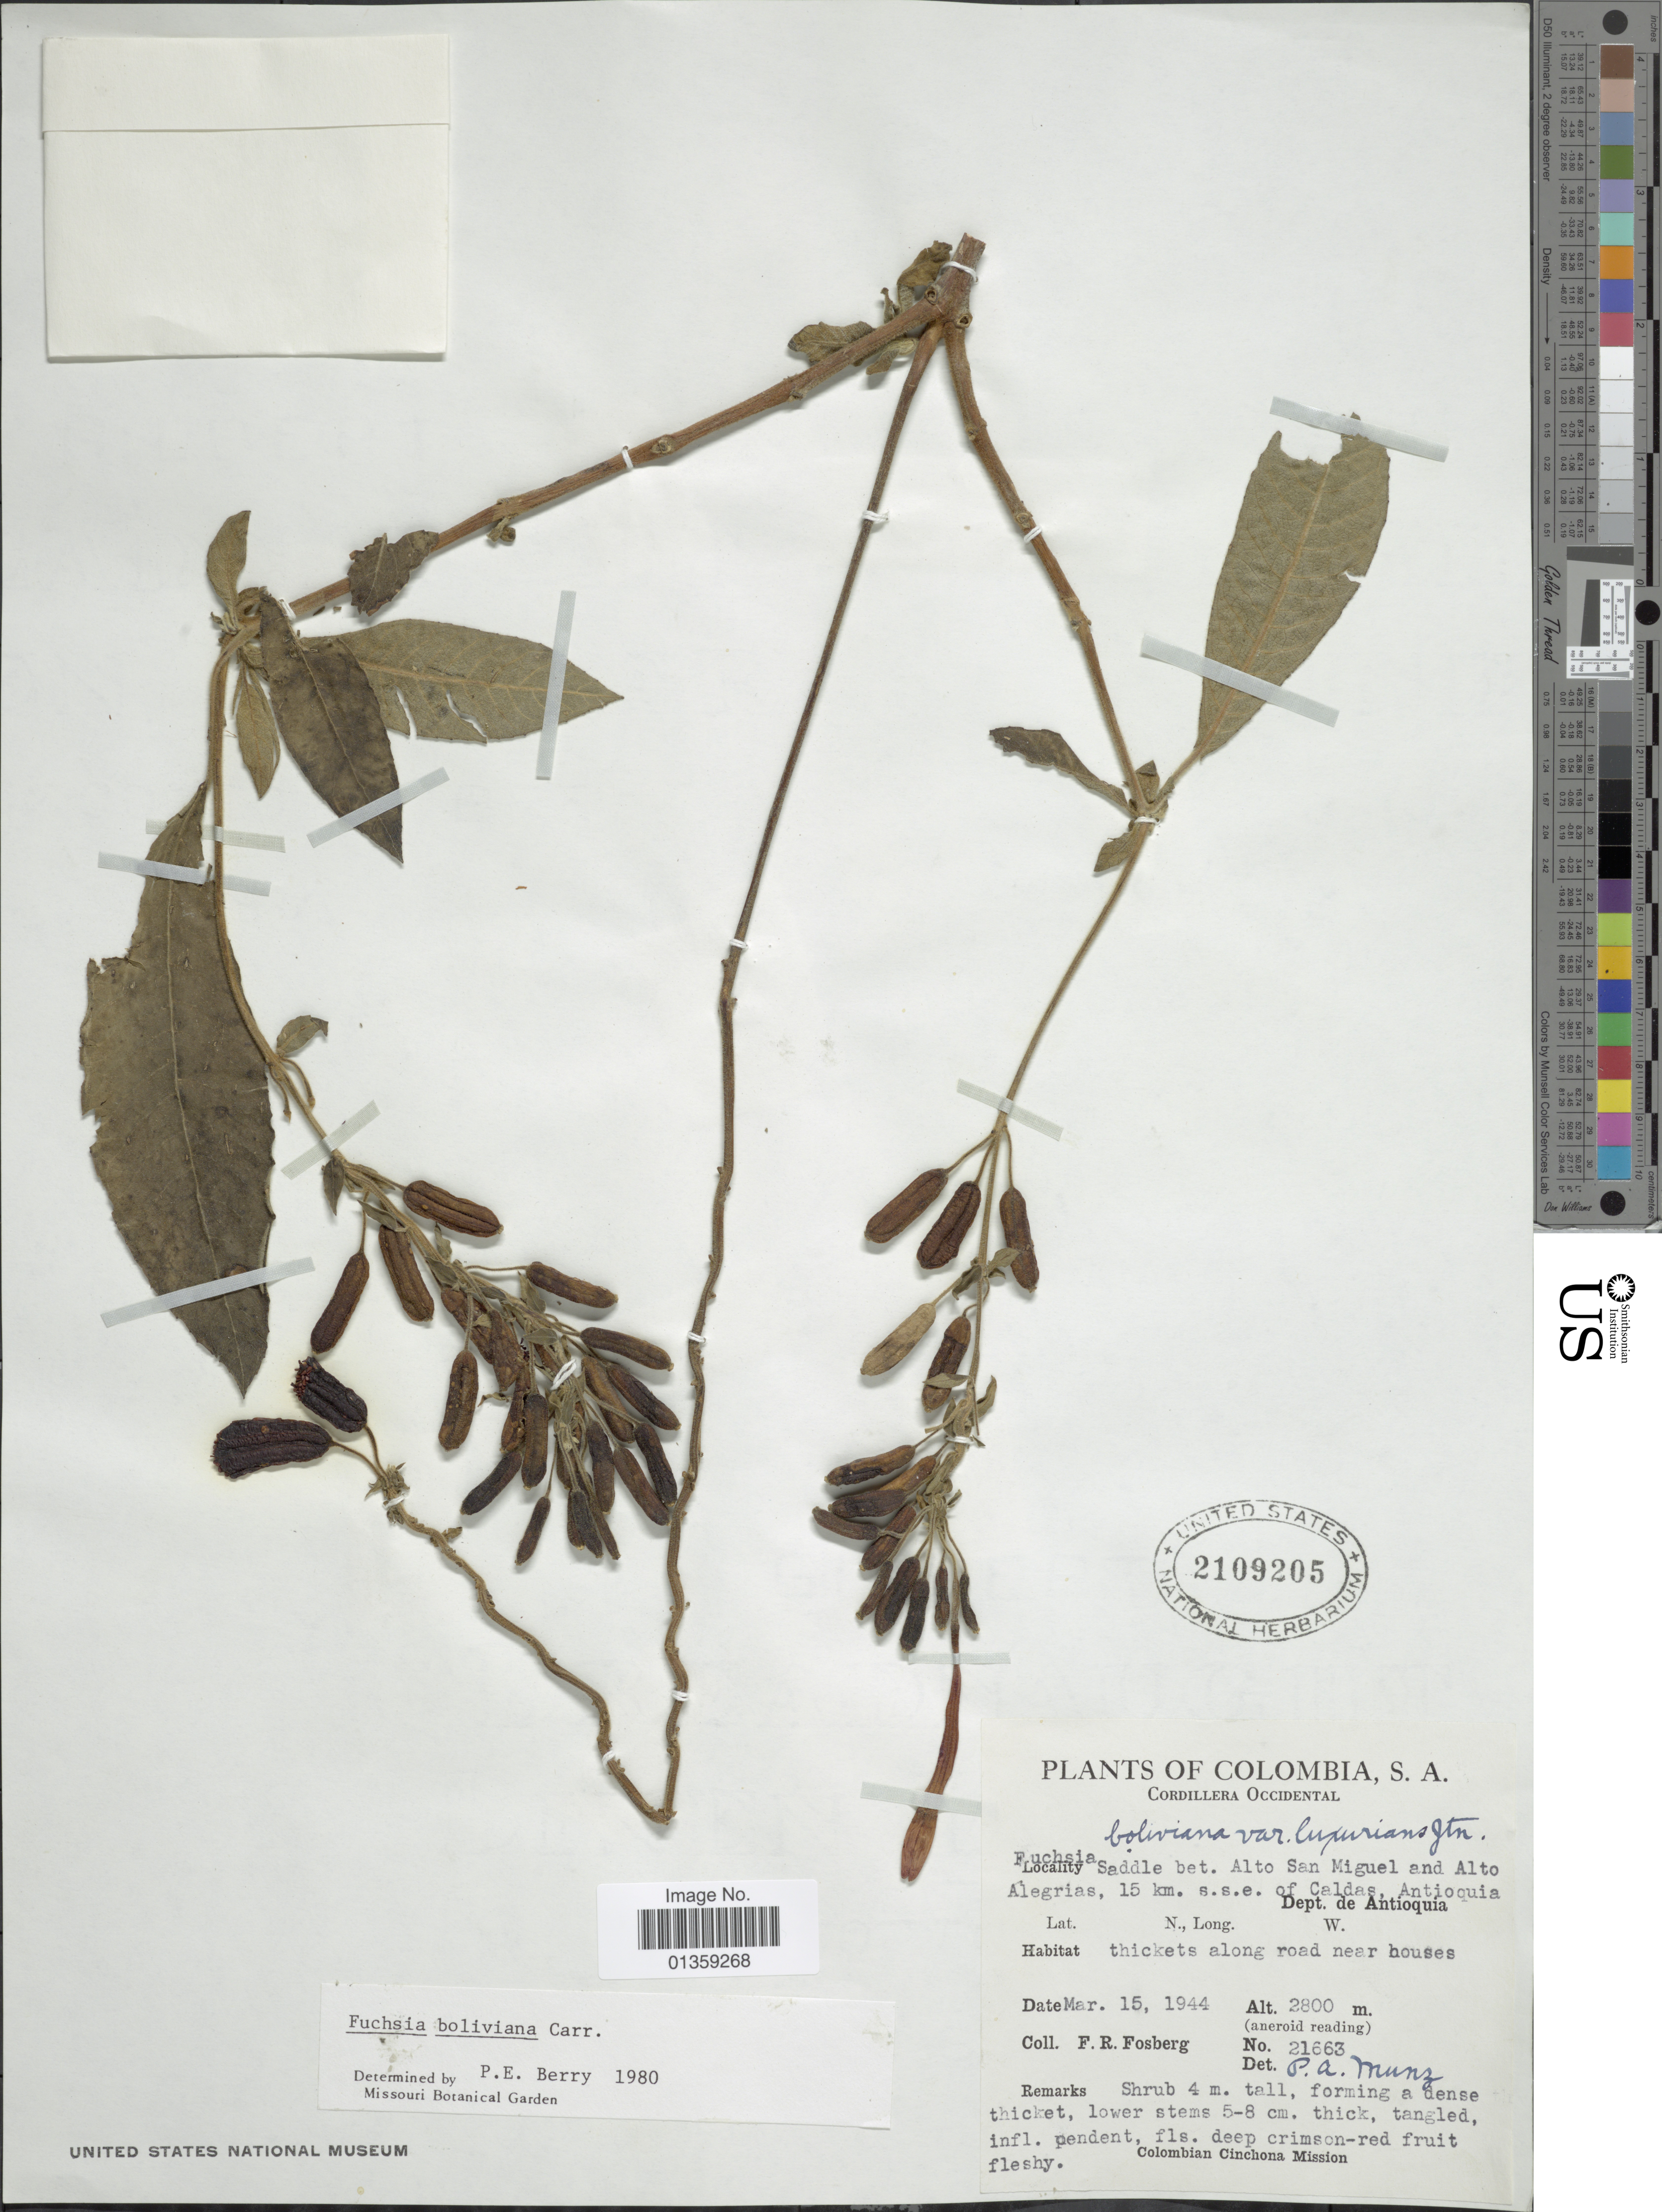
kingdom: Plantae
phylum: Tracheophyta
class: Magnoliopsida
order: Myrtales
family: Onagraceae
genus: Fuchsia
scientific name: Fuchsia boliviana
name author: Carrière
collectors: F. R. Fosberg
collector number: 21663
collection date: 1944-03-15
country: Colombia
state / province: Antioquia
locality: Cordillera Occidental. Saddle bet. Alto San Miguel and Alto Alegrias, 15 km. s.s.e. of Caldas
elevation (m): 2800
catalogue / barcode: US 2109205